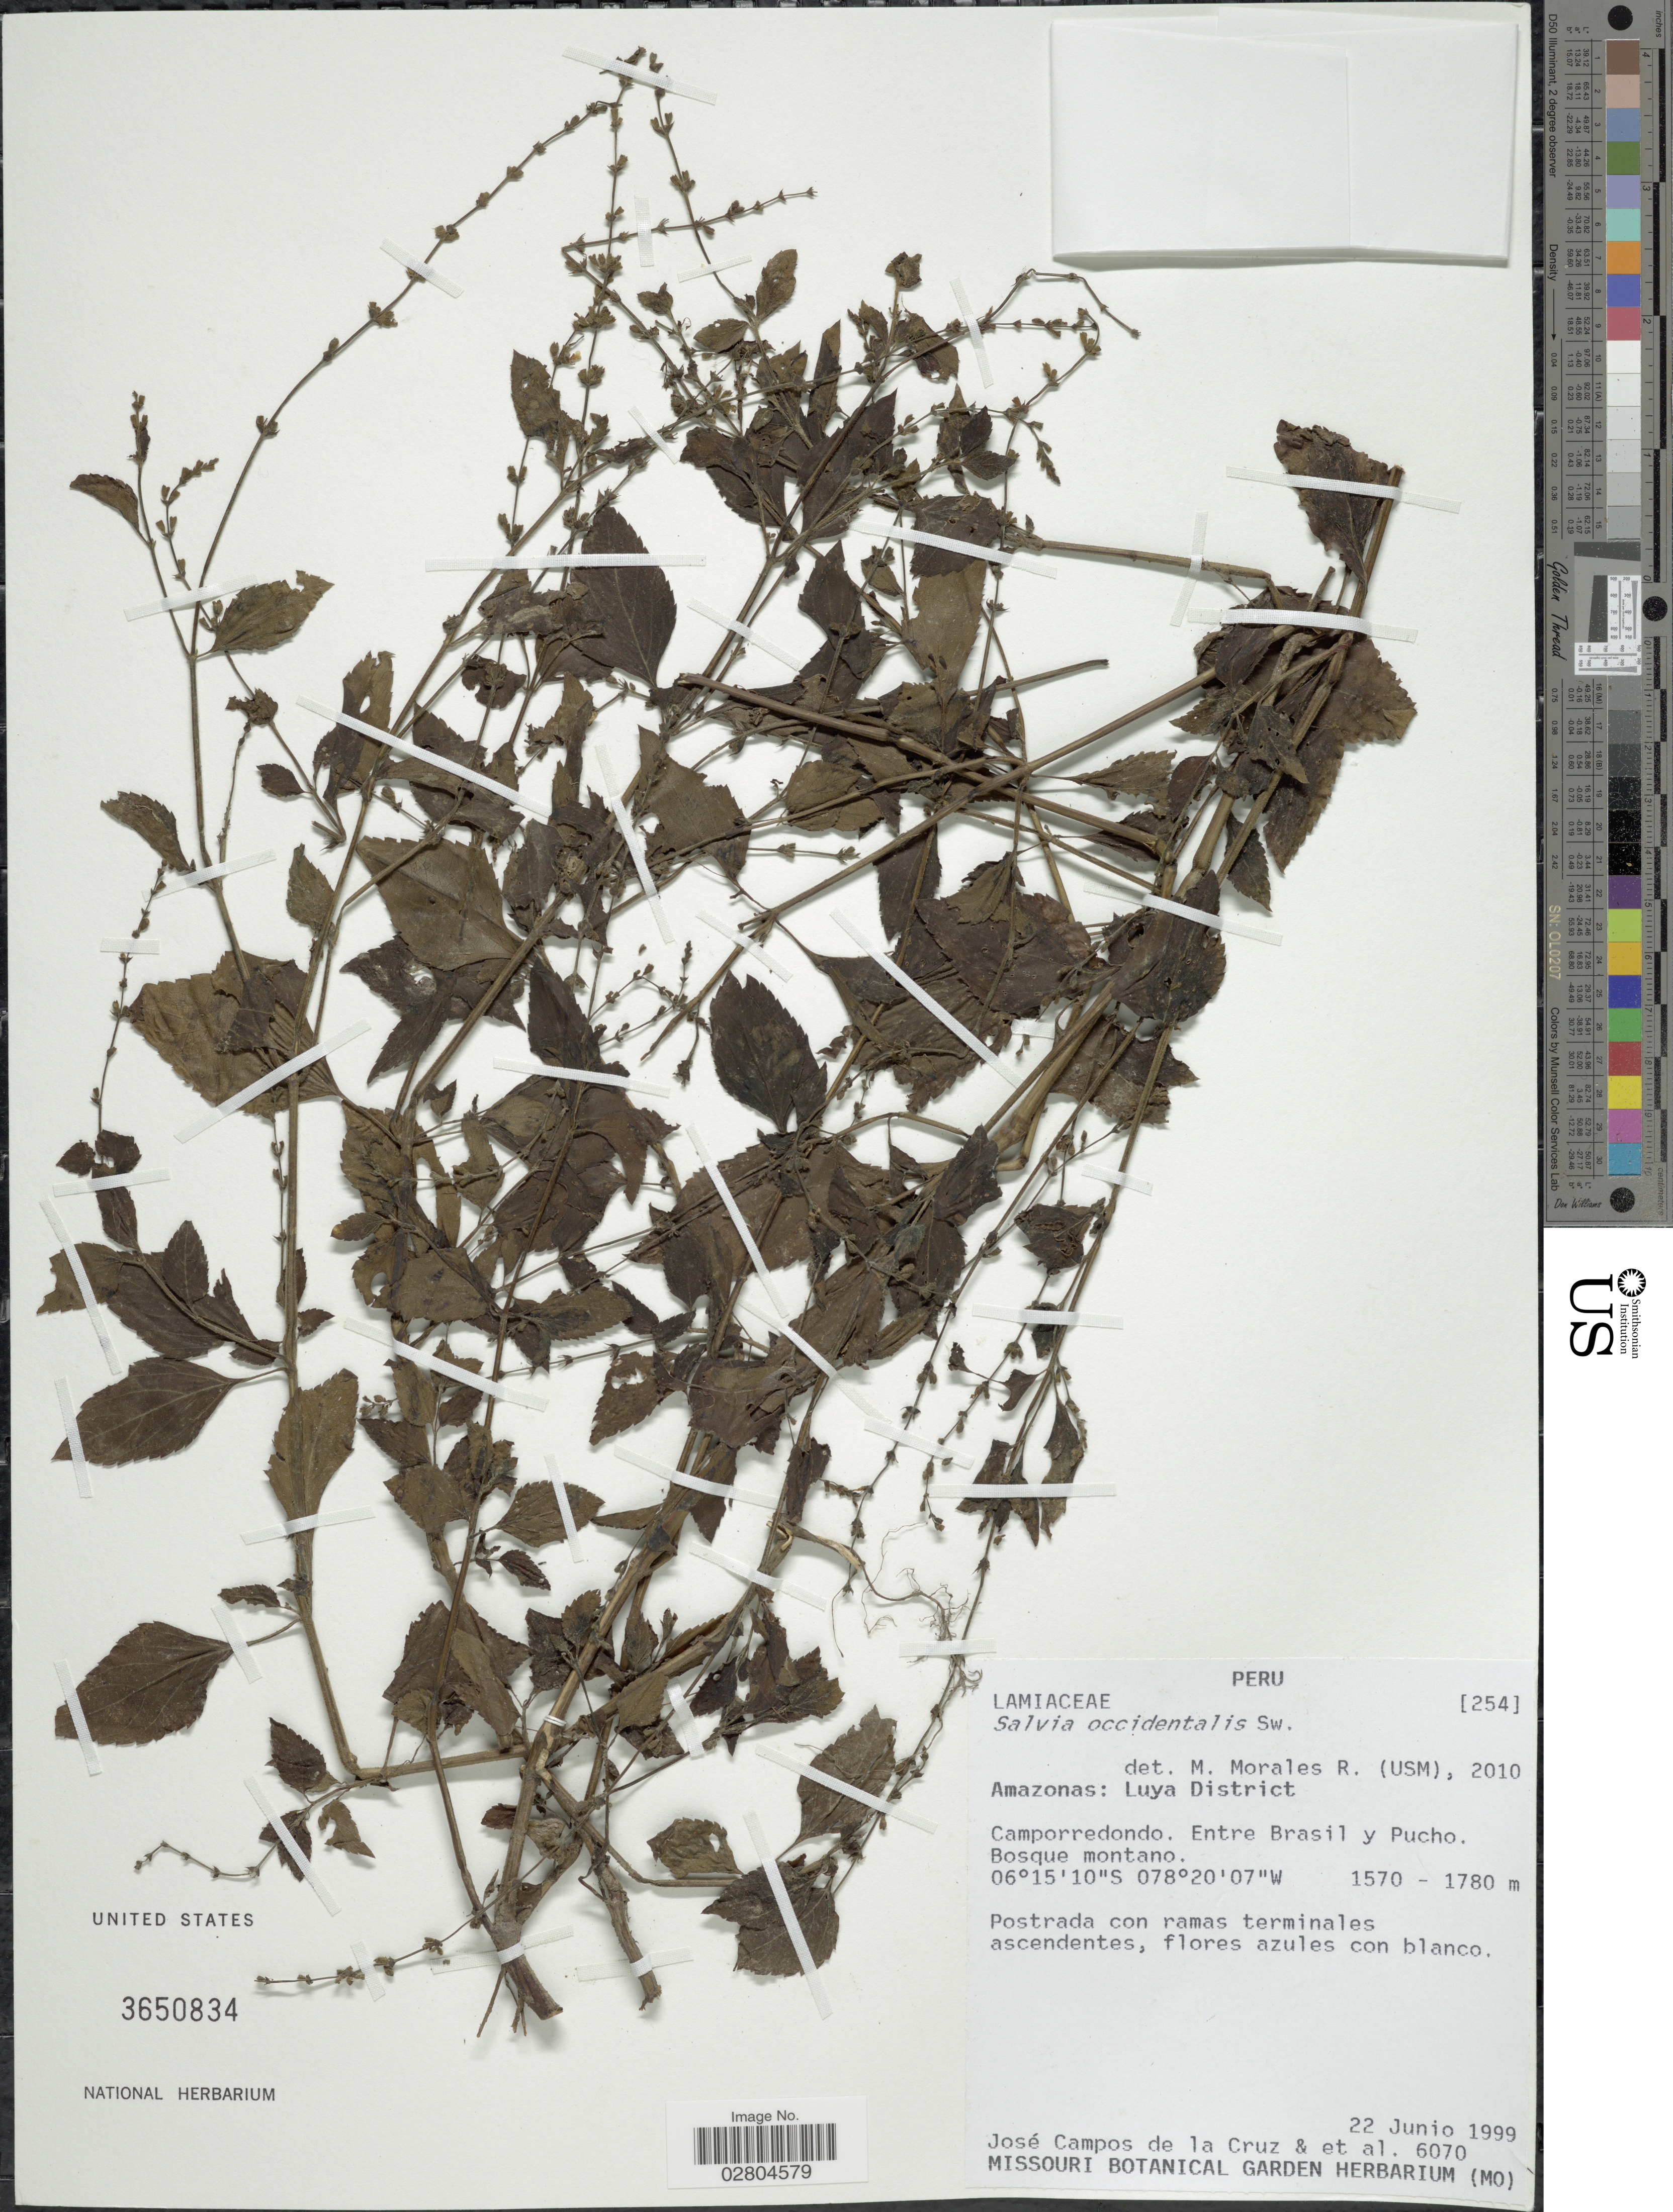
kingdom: Plantae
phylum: Tracheophyta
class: Magnoliopsida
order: Lamiales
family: Lamiaceae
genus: Salvia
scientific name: Salvia occidentalis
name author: Sw.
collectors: J. Campos de la Cruz & et al.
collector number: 6070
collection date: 1999-06-22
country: Peru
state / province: Amazonas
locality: Luya District. Camporredondo. Entre Brasil y Pucho. Bosque montano.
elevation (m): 1570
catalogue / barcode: US 3650834